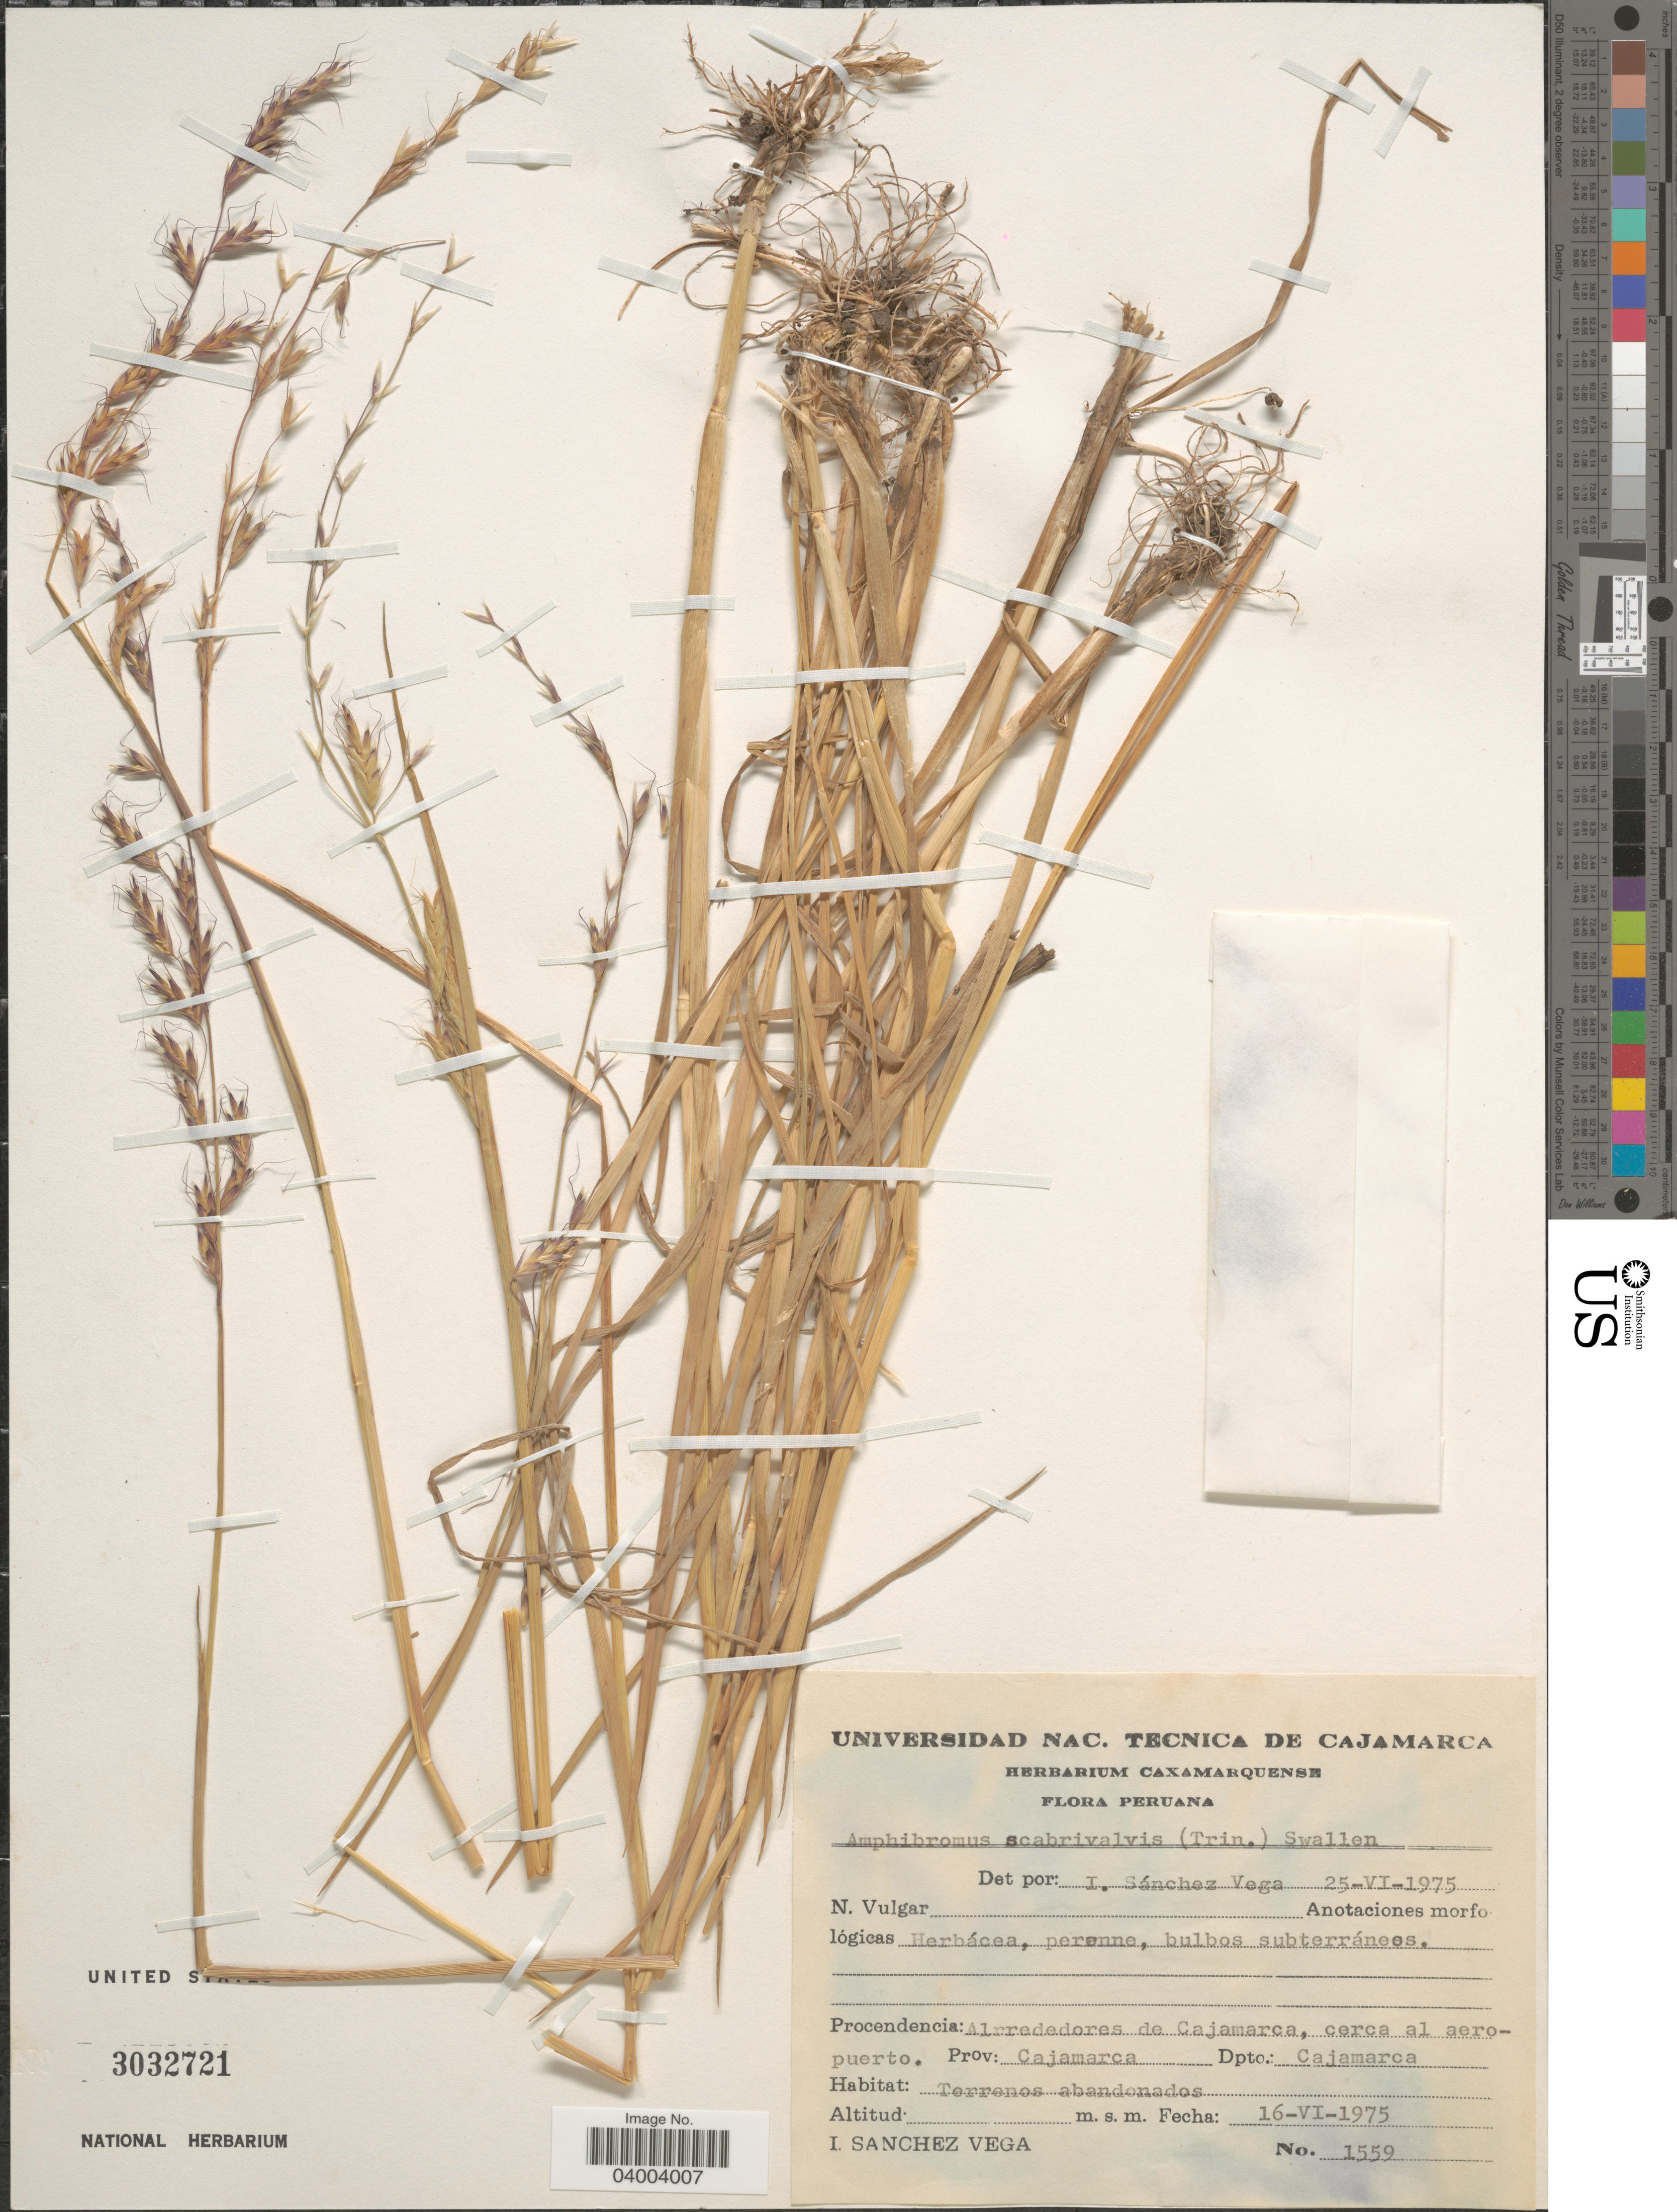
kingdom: Plantae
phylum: Tracheophyta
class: Liliopsida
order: Poales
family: Poaceae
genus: Amphibromus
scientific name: Amphibromus scabrivalvis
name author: (Trin.) Swallen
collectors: I. Sánchez Vega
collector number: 1559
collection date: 1975-06-16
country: Peru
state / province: Cajamarca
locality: Procendencia:Alrededores de Cajamarca, cerca al aeropuerto. Dpto: Cajamarca.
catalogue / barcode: US 3032721